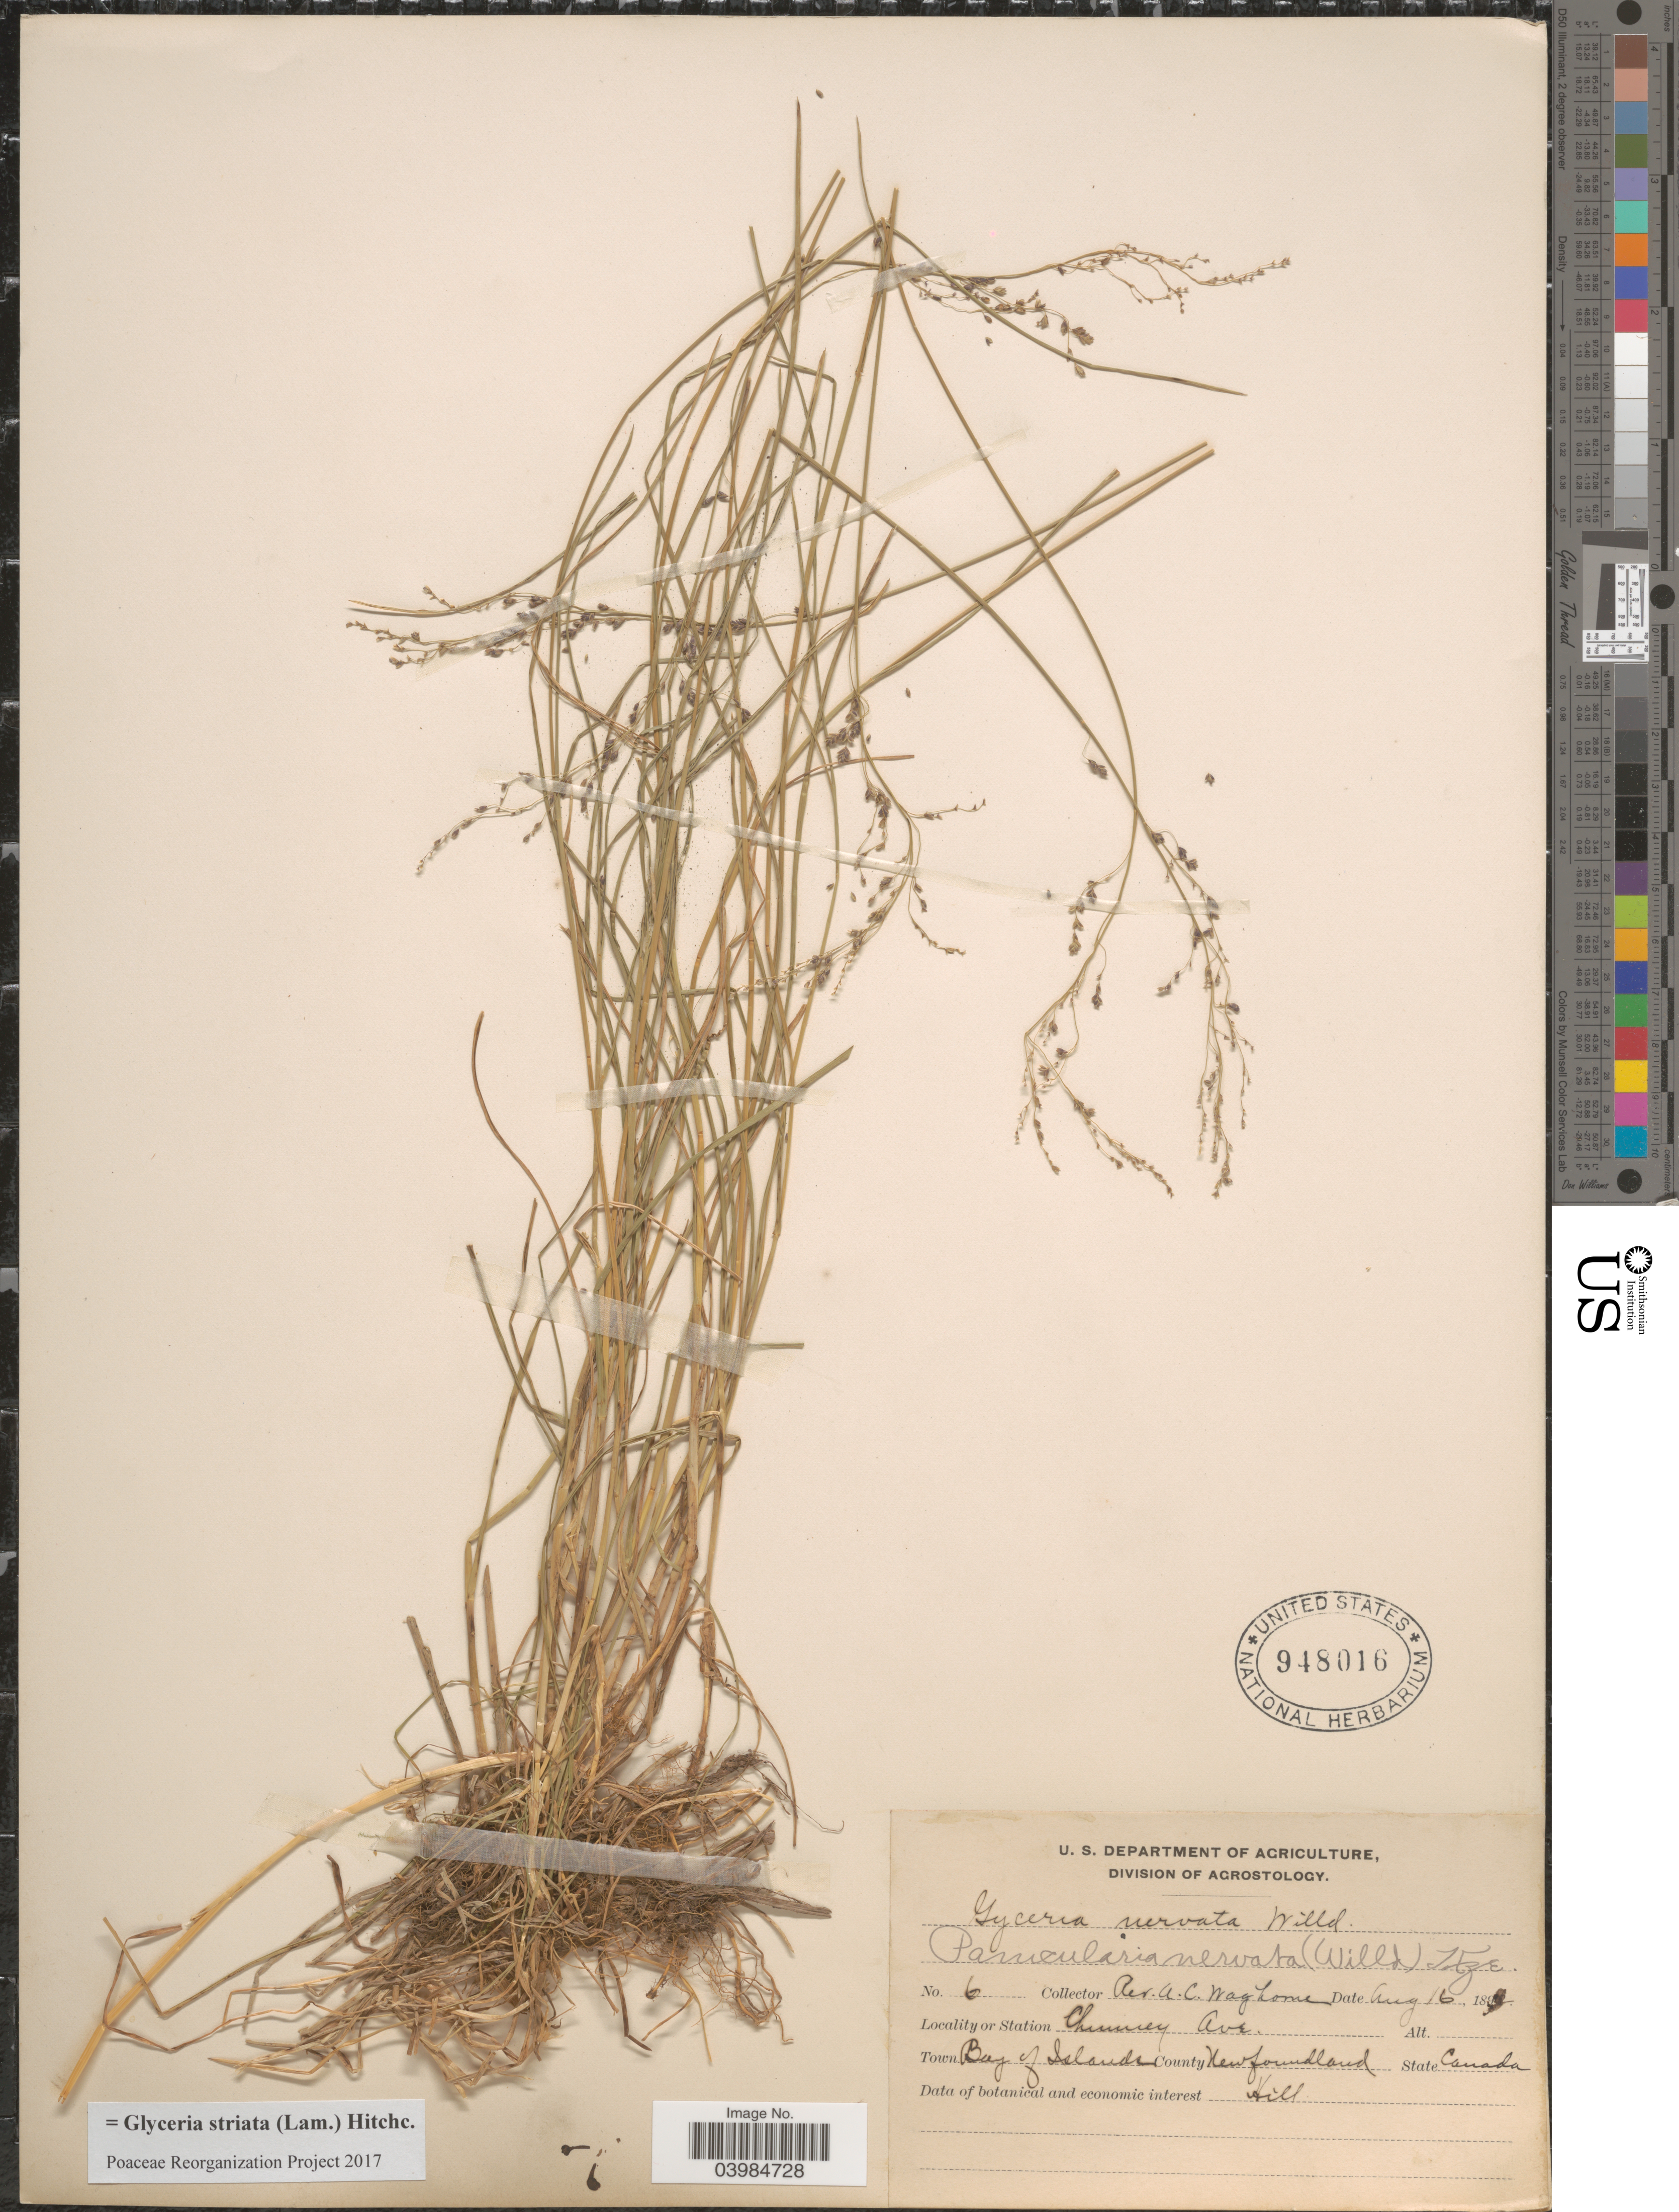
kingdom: Plantae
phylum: Tracheophyta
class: Liliopsida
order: Poales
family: Poaceae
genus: Glyceria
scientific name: Glyceria striata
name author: (Lam.) Hitchc.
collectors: A. Waghorne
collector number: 6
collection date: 1892-08-16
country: Canada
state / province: Newfoundland and Labrador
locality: Chimney Ave. Town Bay of Islands. County Newfoundland.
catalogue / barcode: US 948016